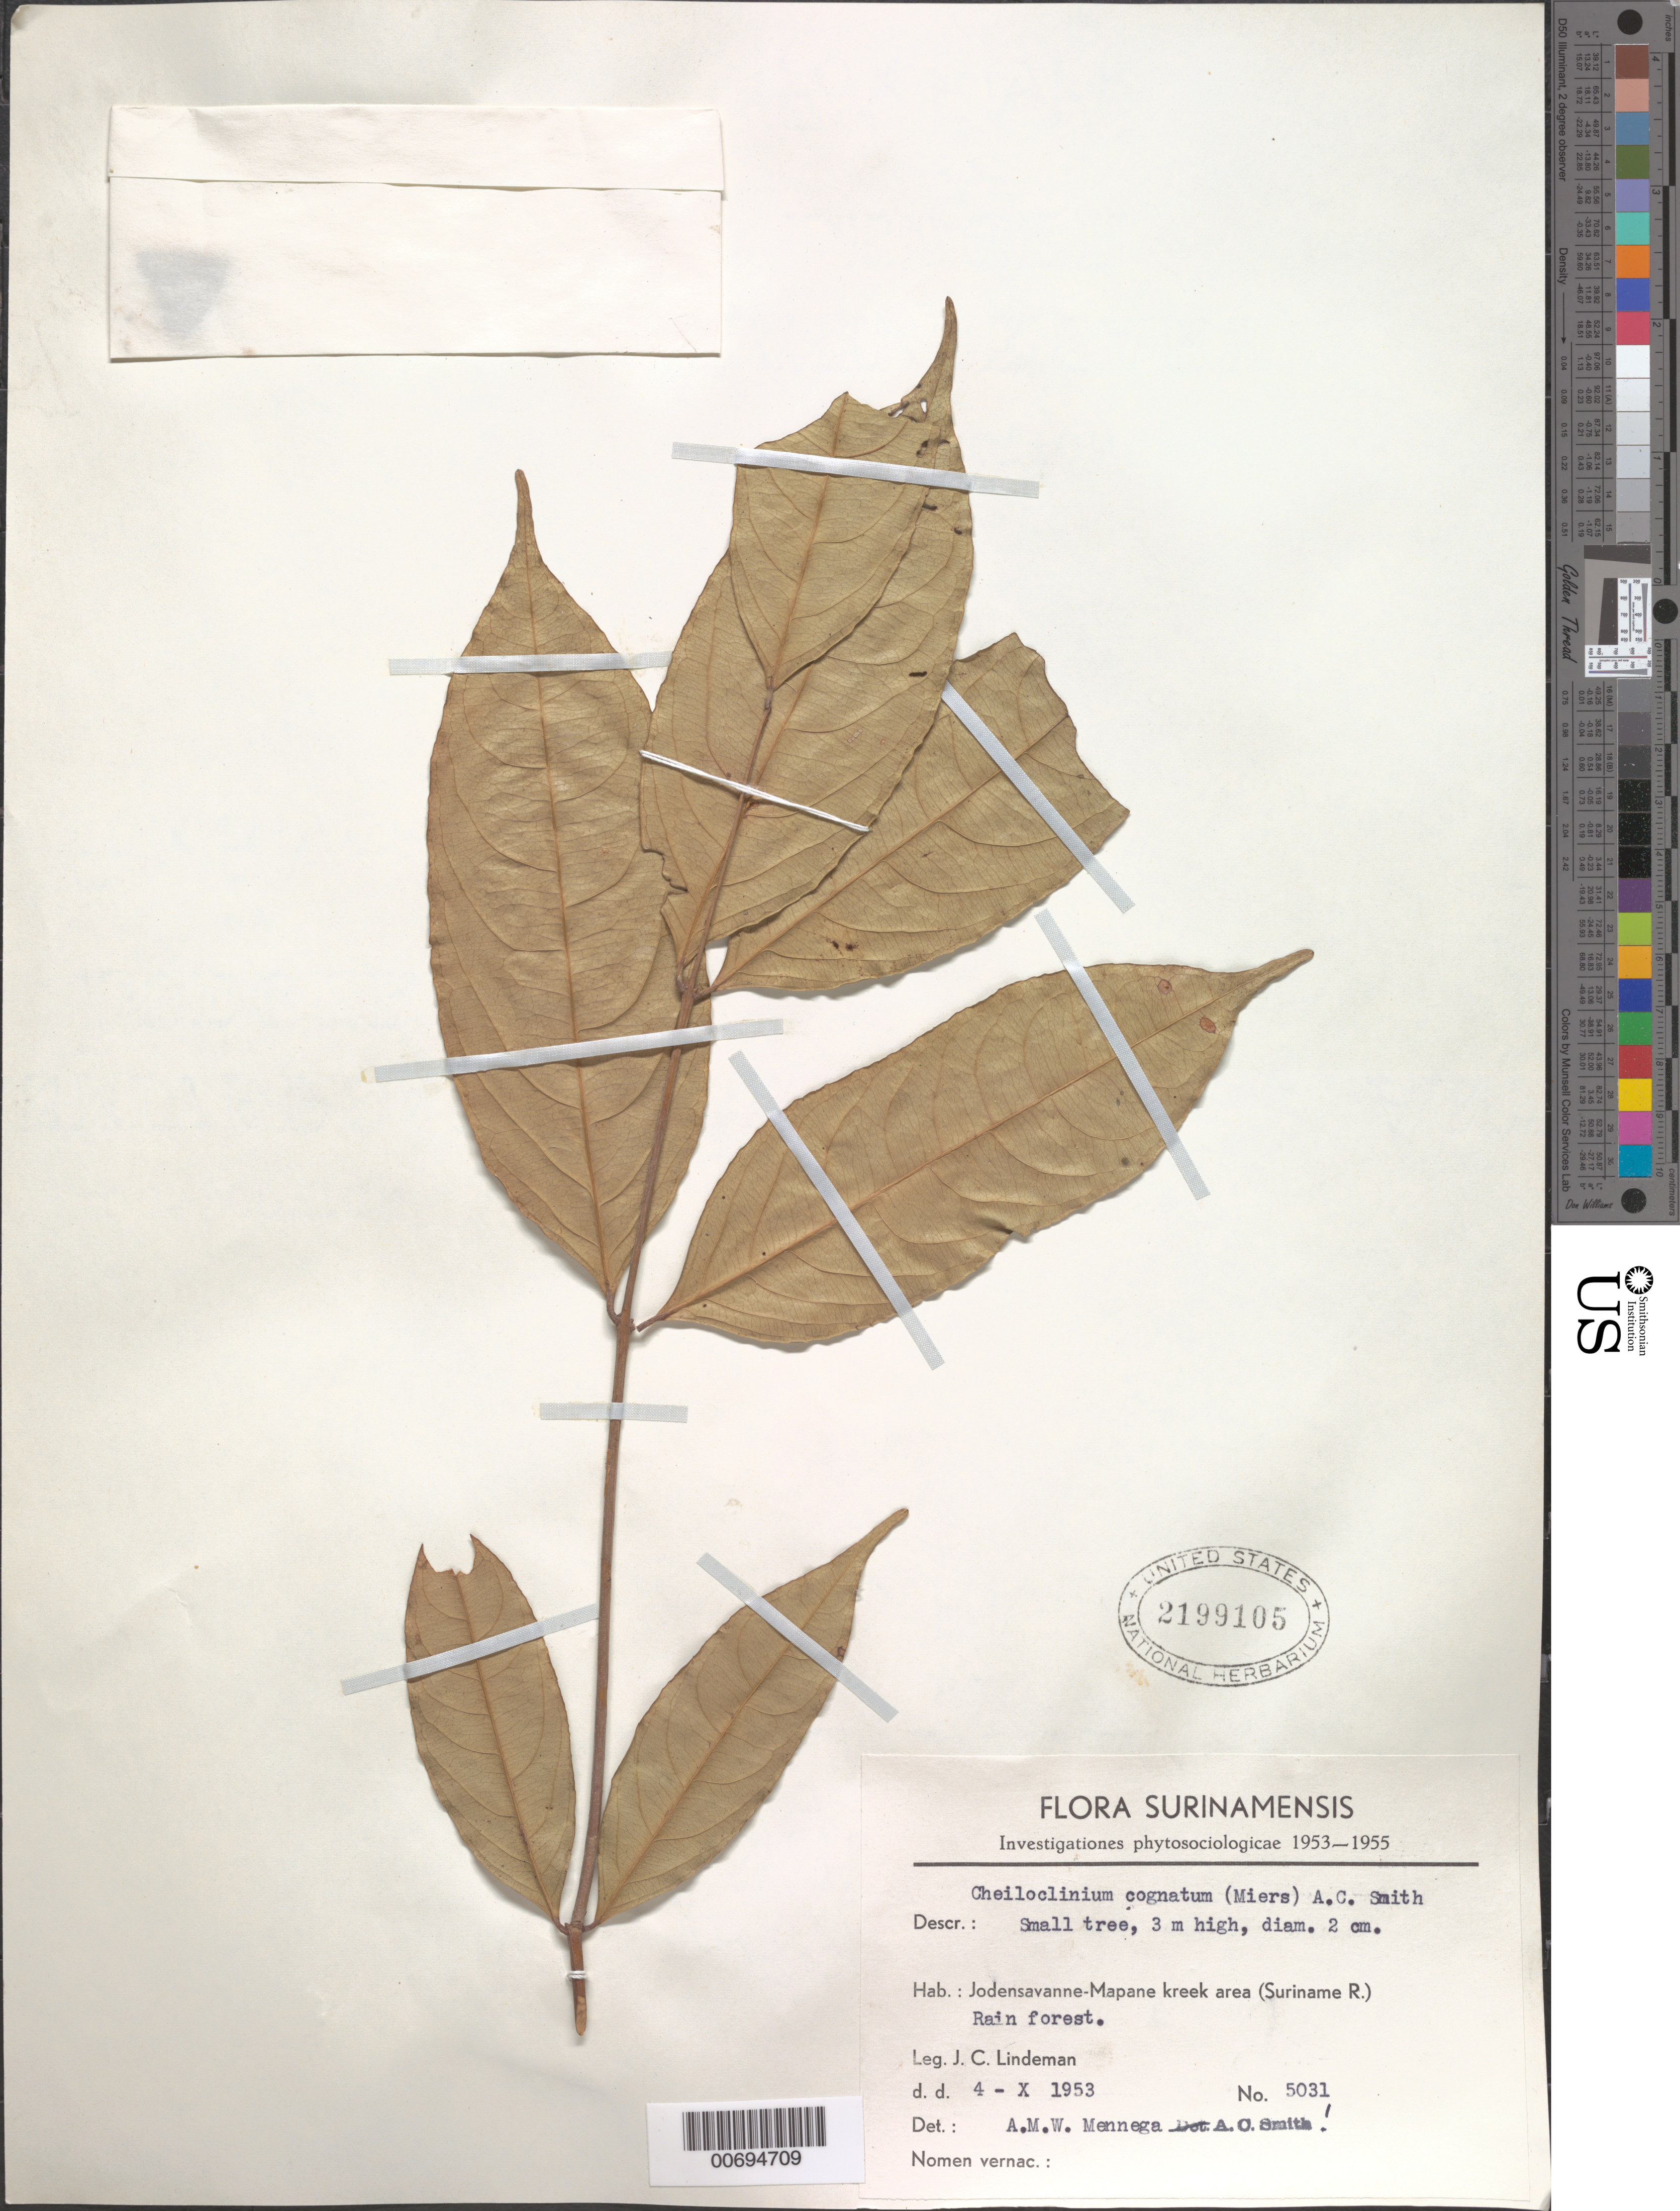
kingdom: Plantae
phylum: Tracheophyta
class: Magnoliopsida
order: Celastrales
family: Celastraceae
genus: Cheiloclinium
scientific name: Cheiloclinium cognatum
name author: (Miers) A.C. Sm.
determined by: Smith, A. C.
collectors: J. C. Lindeman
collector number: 5031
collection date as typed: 4-Oct-53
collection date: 1953-10-04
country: Suriname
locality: Jodensavanne-Mapane kreek area (Suriname River)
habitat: Rainforest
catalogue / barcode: US 2199105